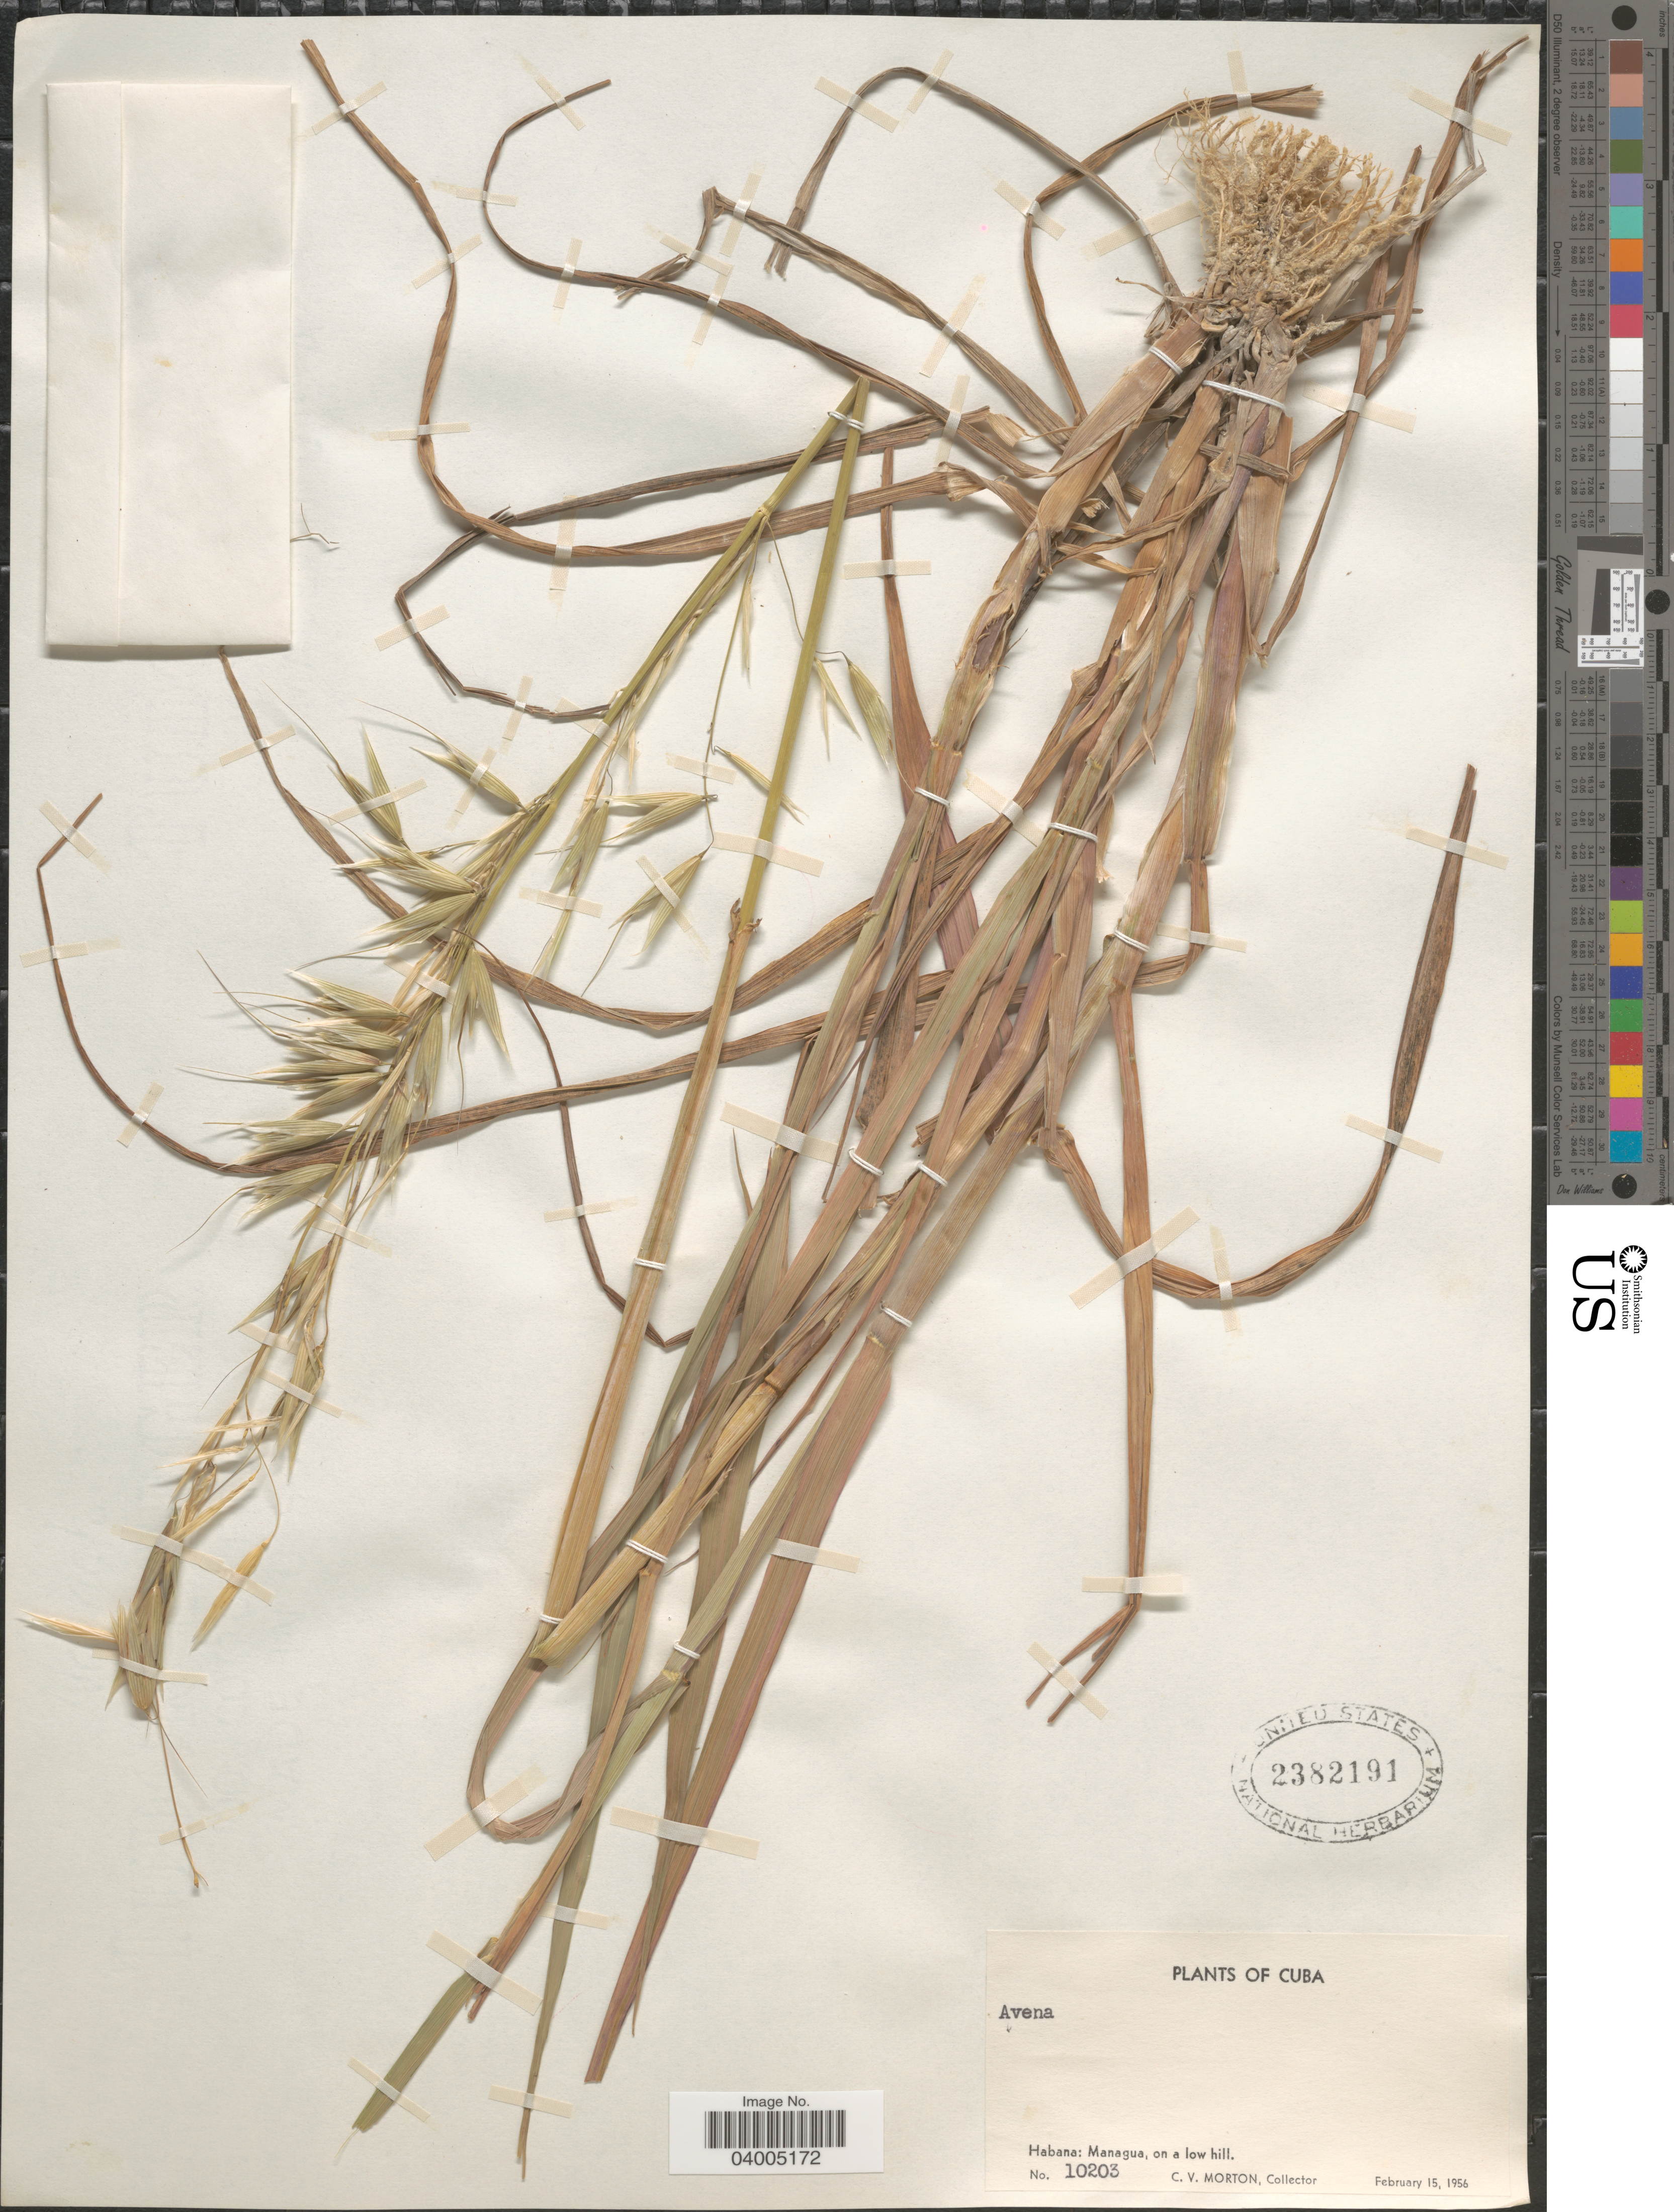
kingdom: Plantae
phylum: Tracheophyta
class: Liliopsida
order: Poales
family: Poaceae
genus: Avena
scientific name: Avena sativa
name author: L.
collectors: C. V. Morton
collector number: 10203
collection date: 1956-02-15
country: Cuba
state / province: La Habana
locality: Managua, on a low hill.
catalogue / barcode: US 2382191